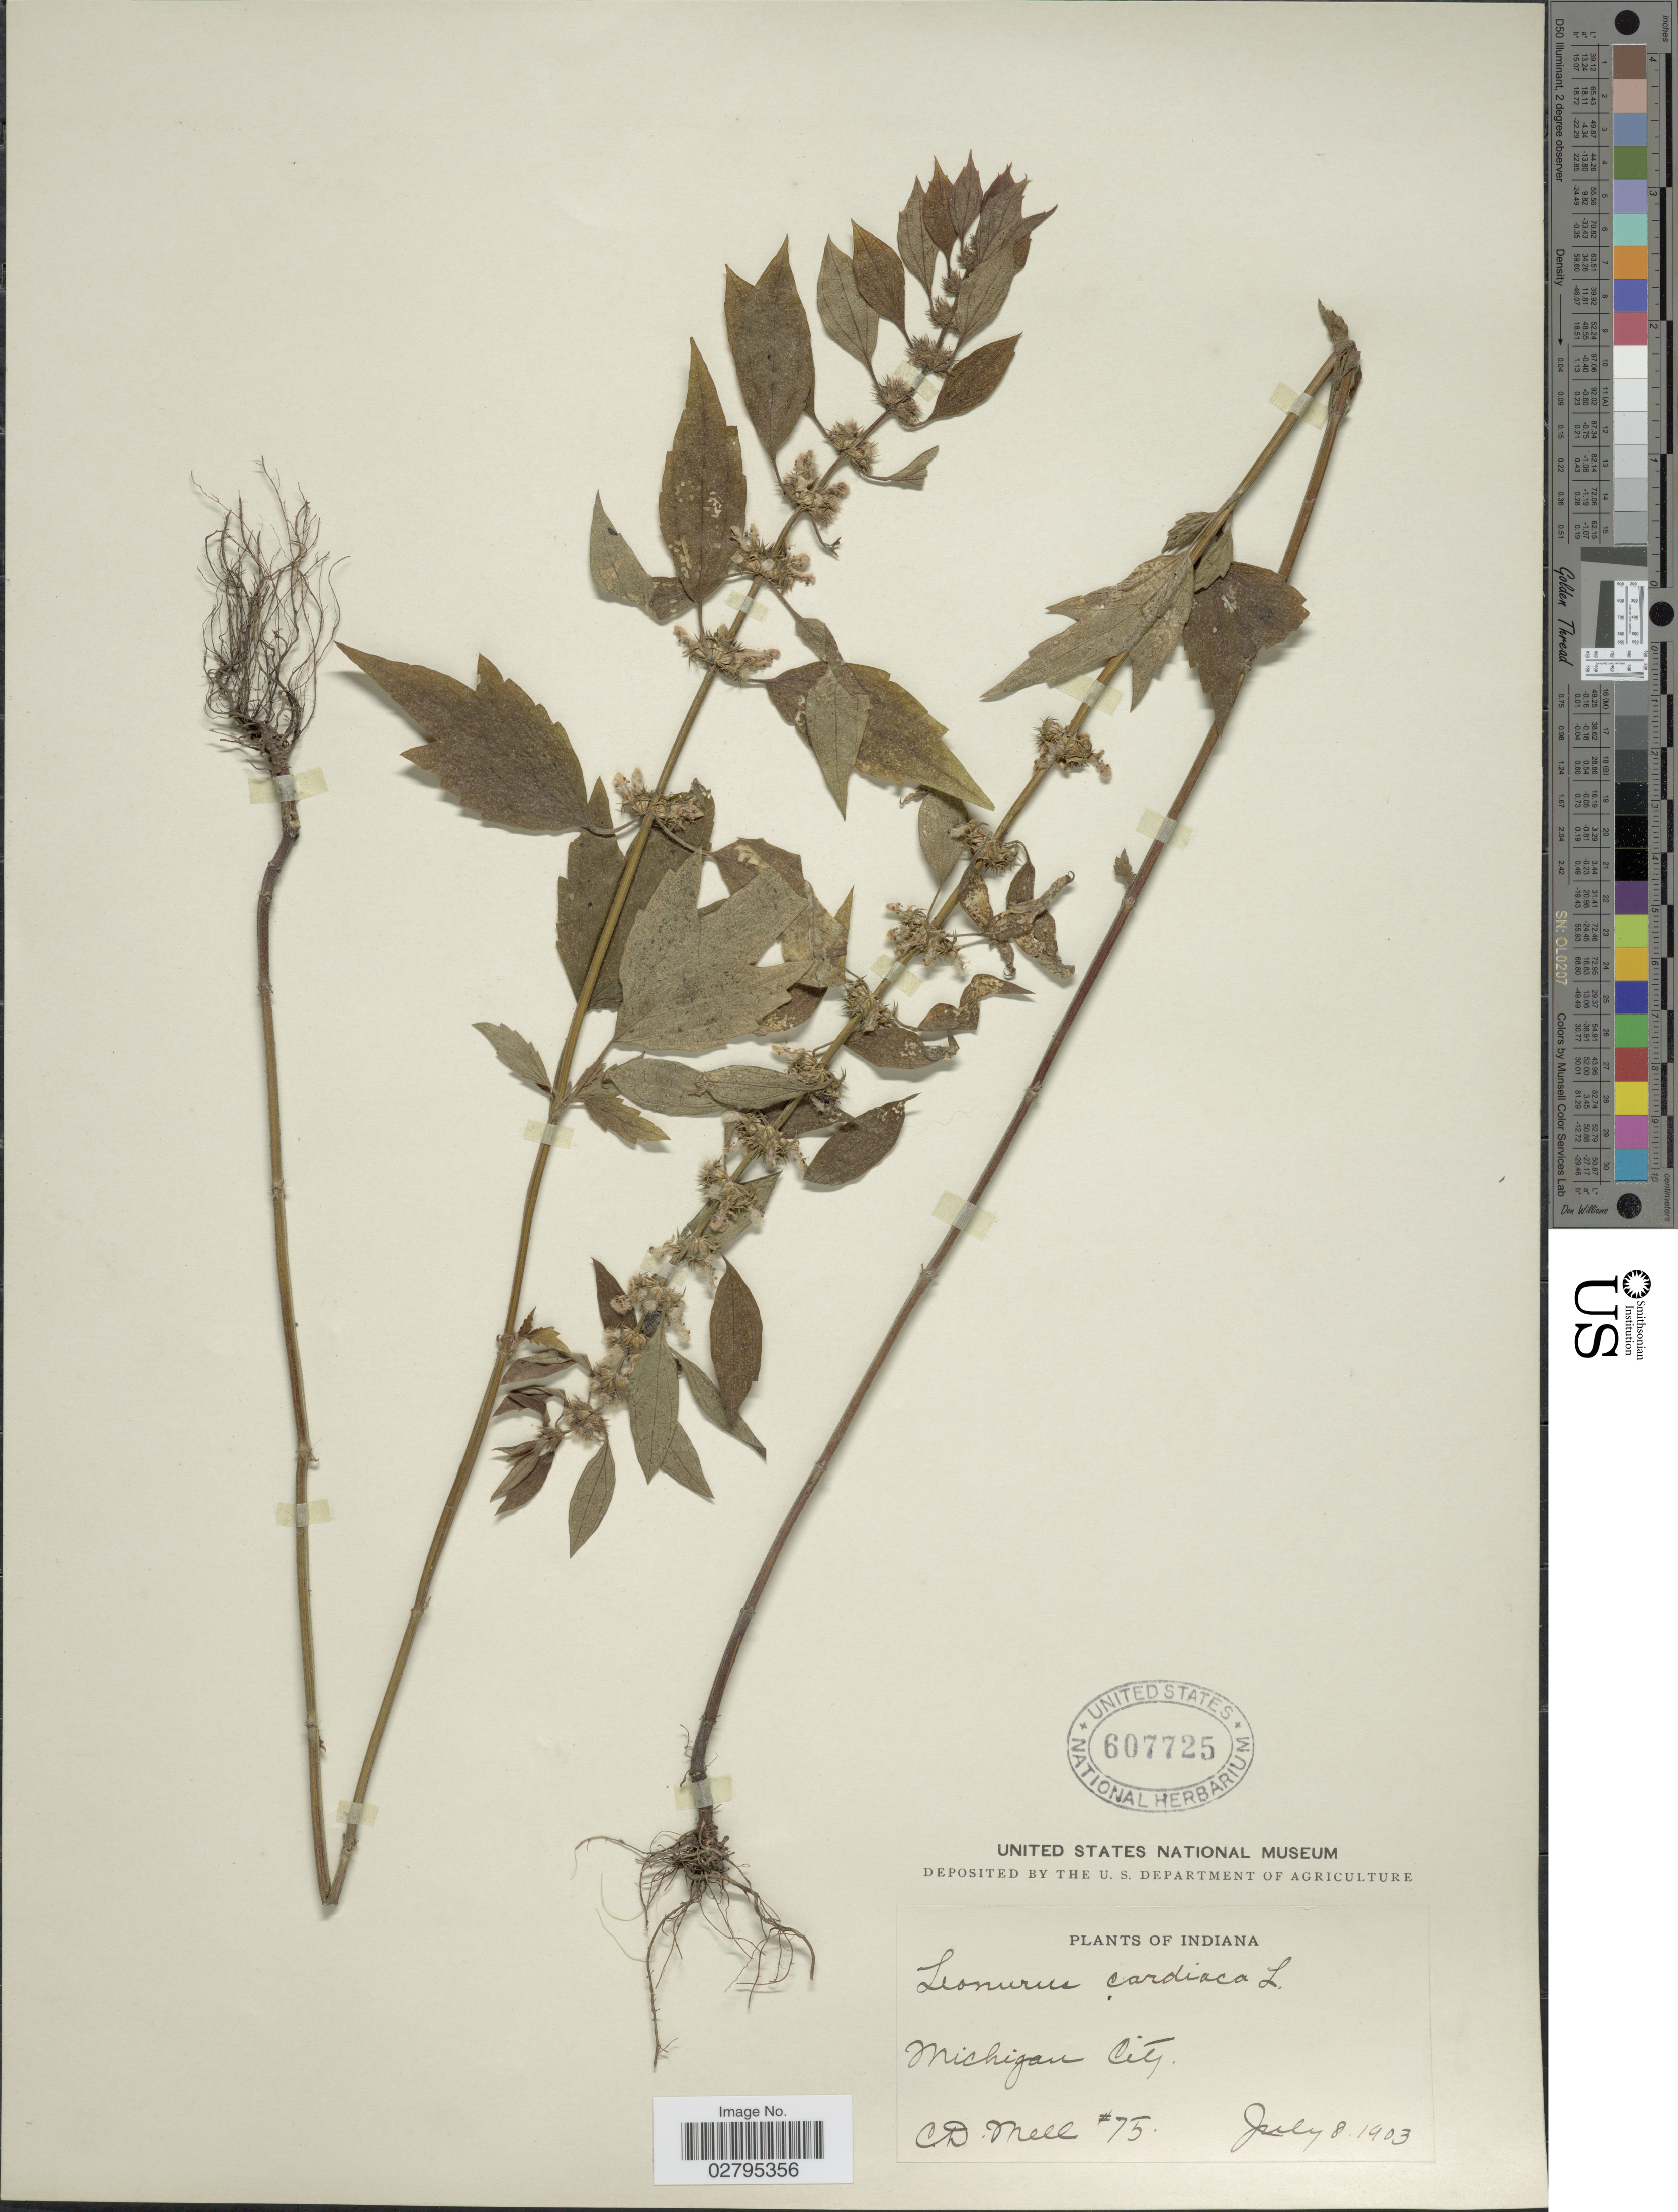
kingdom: Plantae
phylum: Tracheophyta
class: Magnoliopsida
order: Lamiales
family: Lamiaceae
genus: Leonurus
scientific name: Leonurus cardiaca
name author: L.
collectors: C. D. Mell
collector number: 75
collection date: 1903-07-08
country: United States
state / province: Indiana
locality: Michigan City.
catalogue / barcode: US 607725